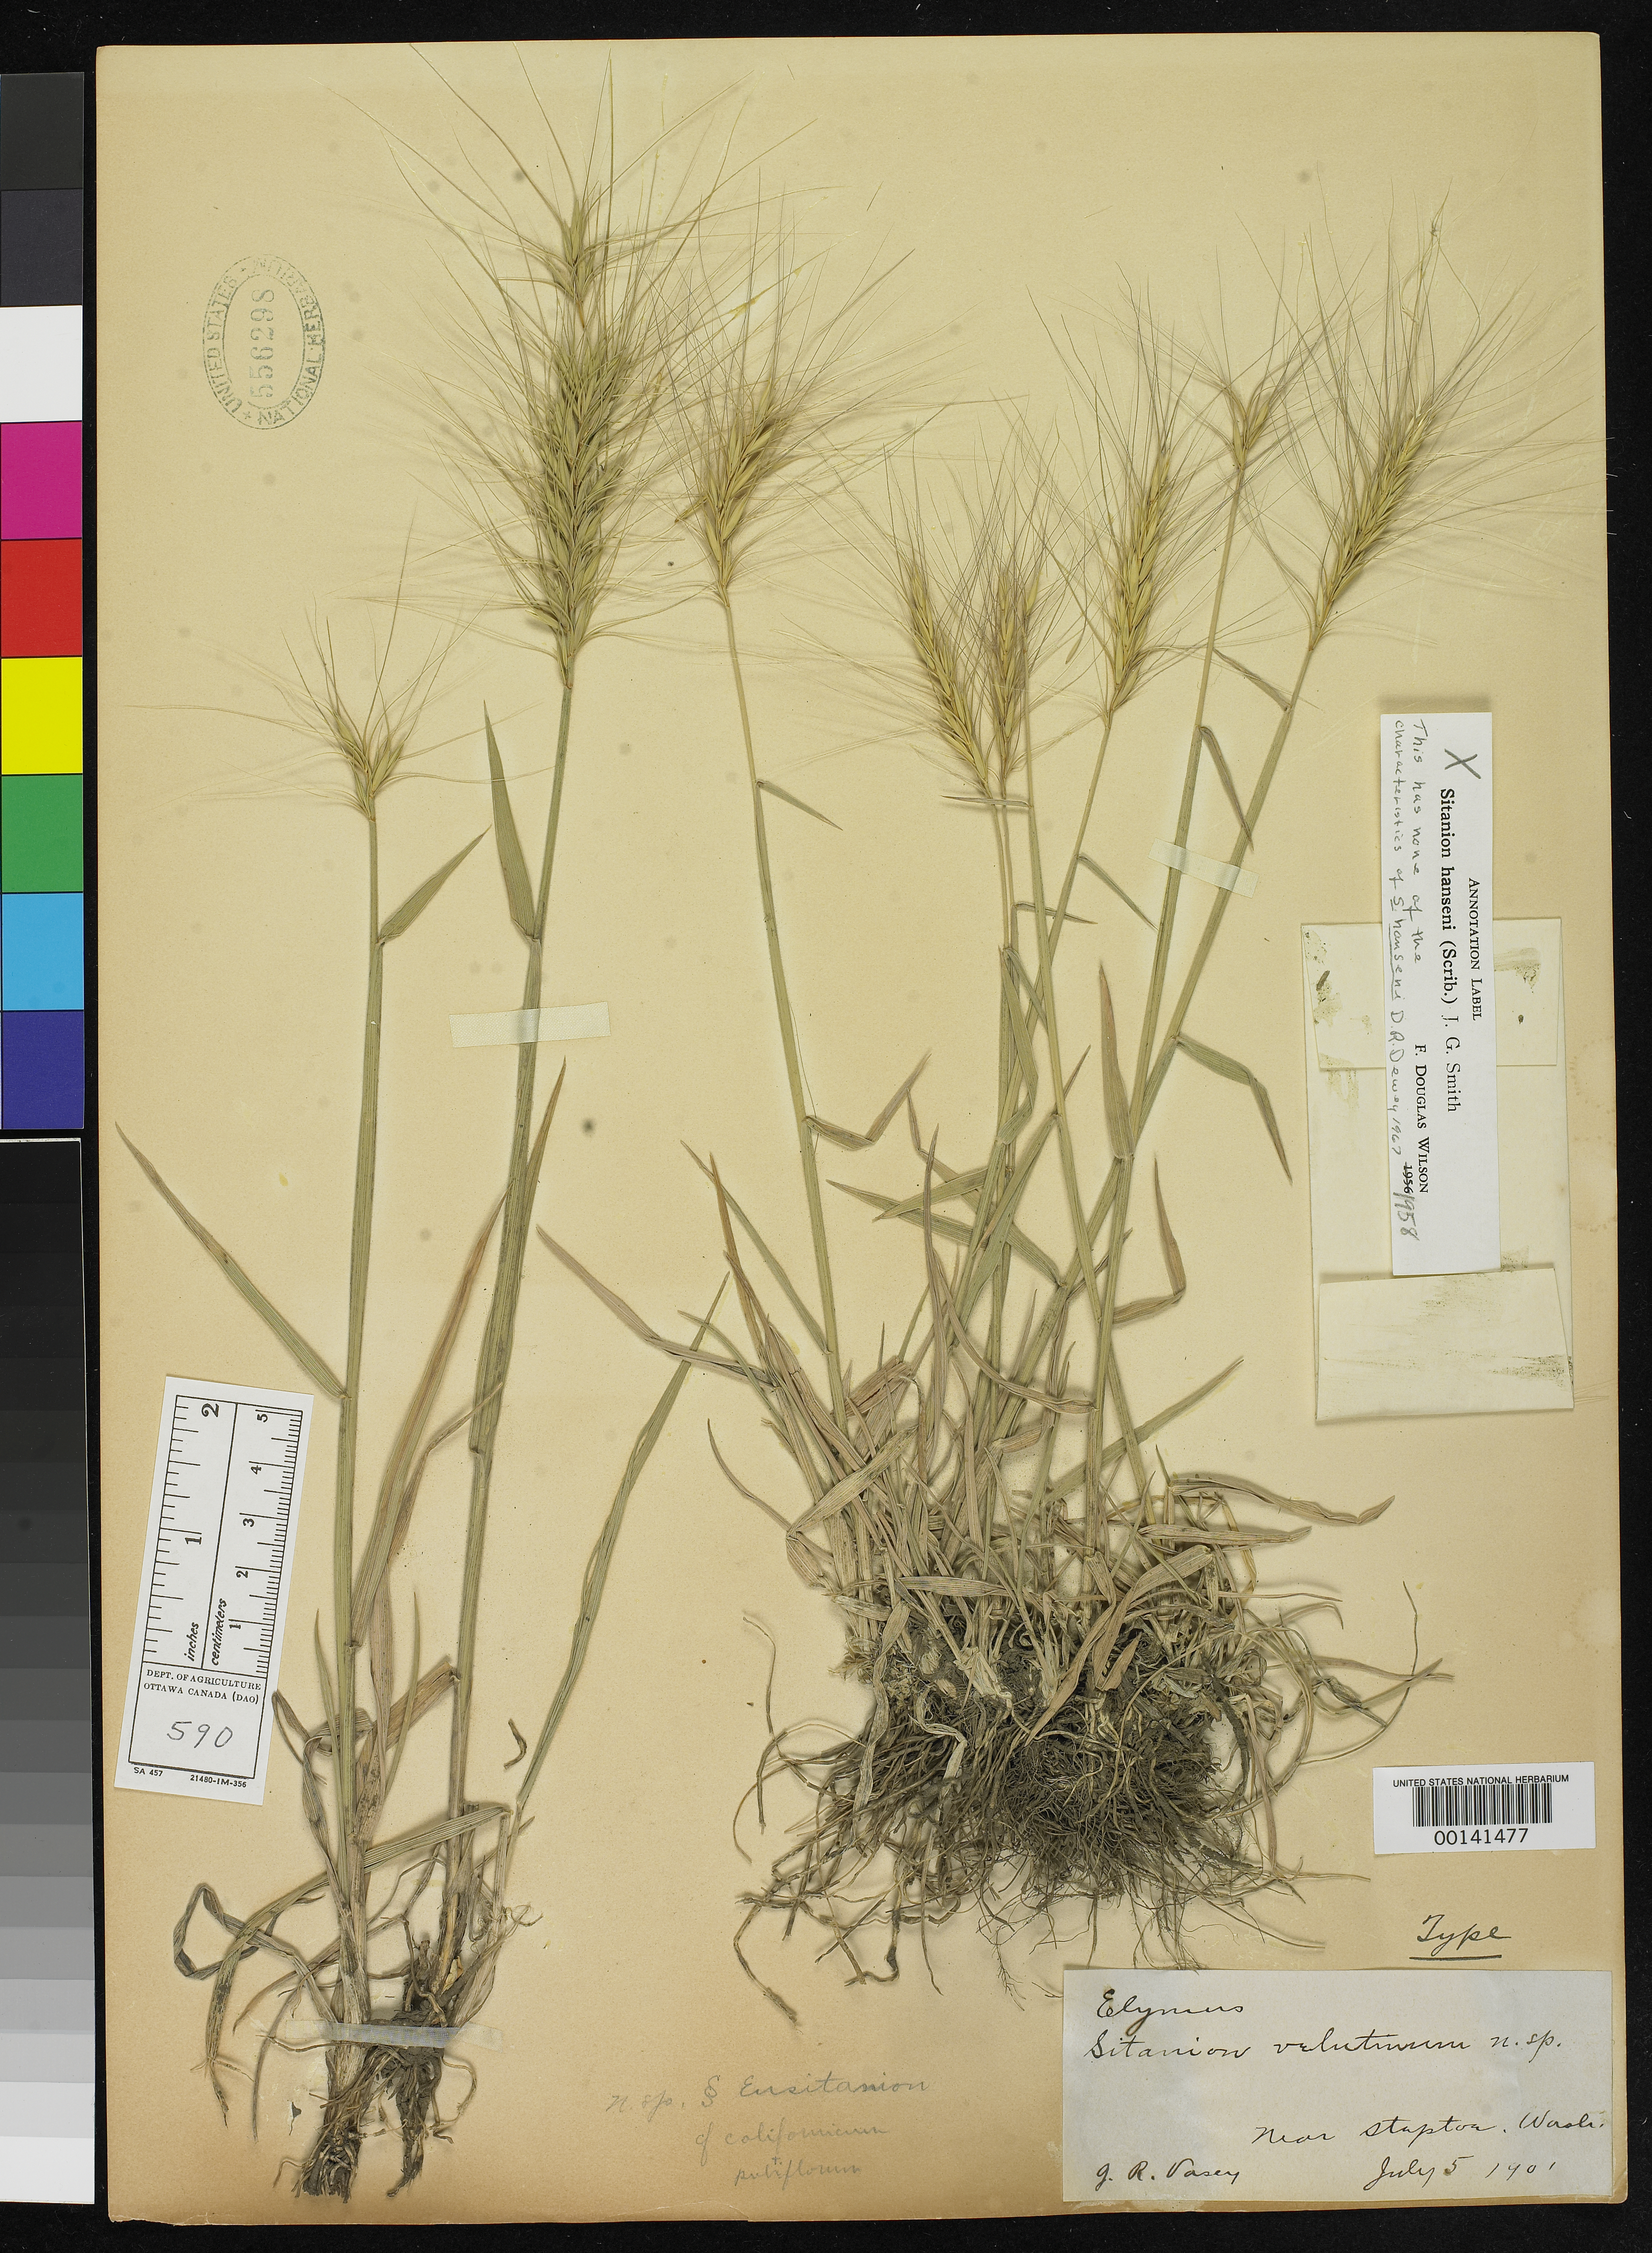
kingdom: Plantae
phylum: Tracheophyta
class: Liliopsida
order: Poales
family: Poaceae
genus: Sitanion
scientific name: Sitanion velutinum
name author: Piper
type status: Isotype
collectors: G. R. Vasey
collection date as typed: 05 Jul 1901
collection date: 1901-07-05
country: United States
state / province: Washington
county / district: Whitman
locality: Steptoe.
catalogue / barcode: US 556298